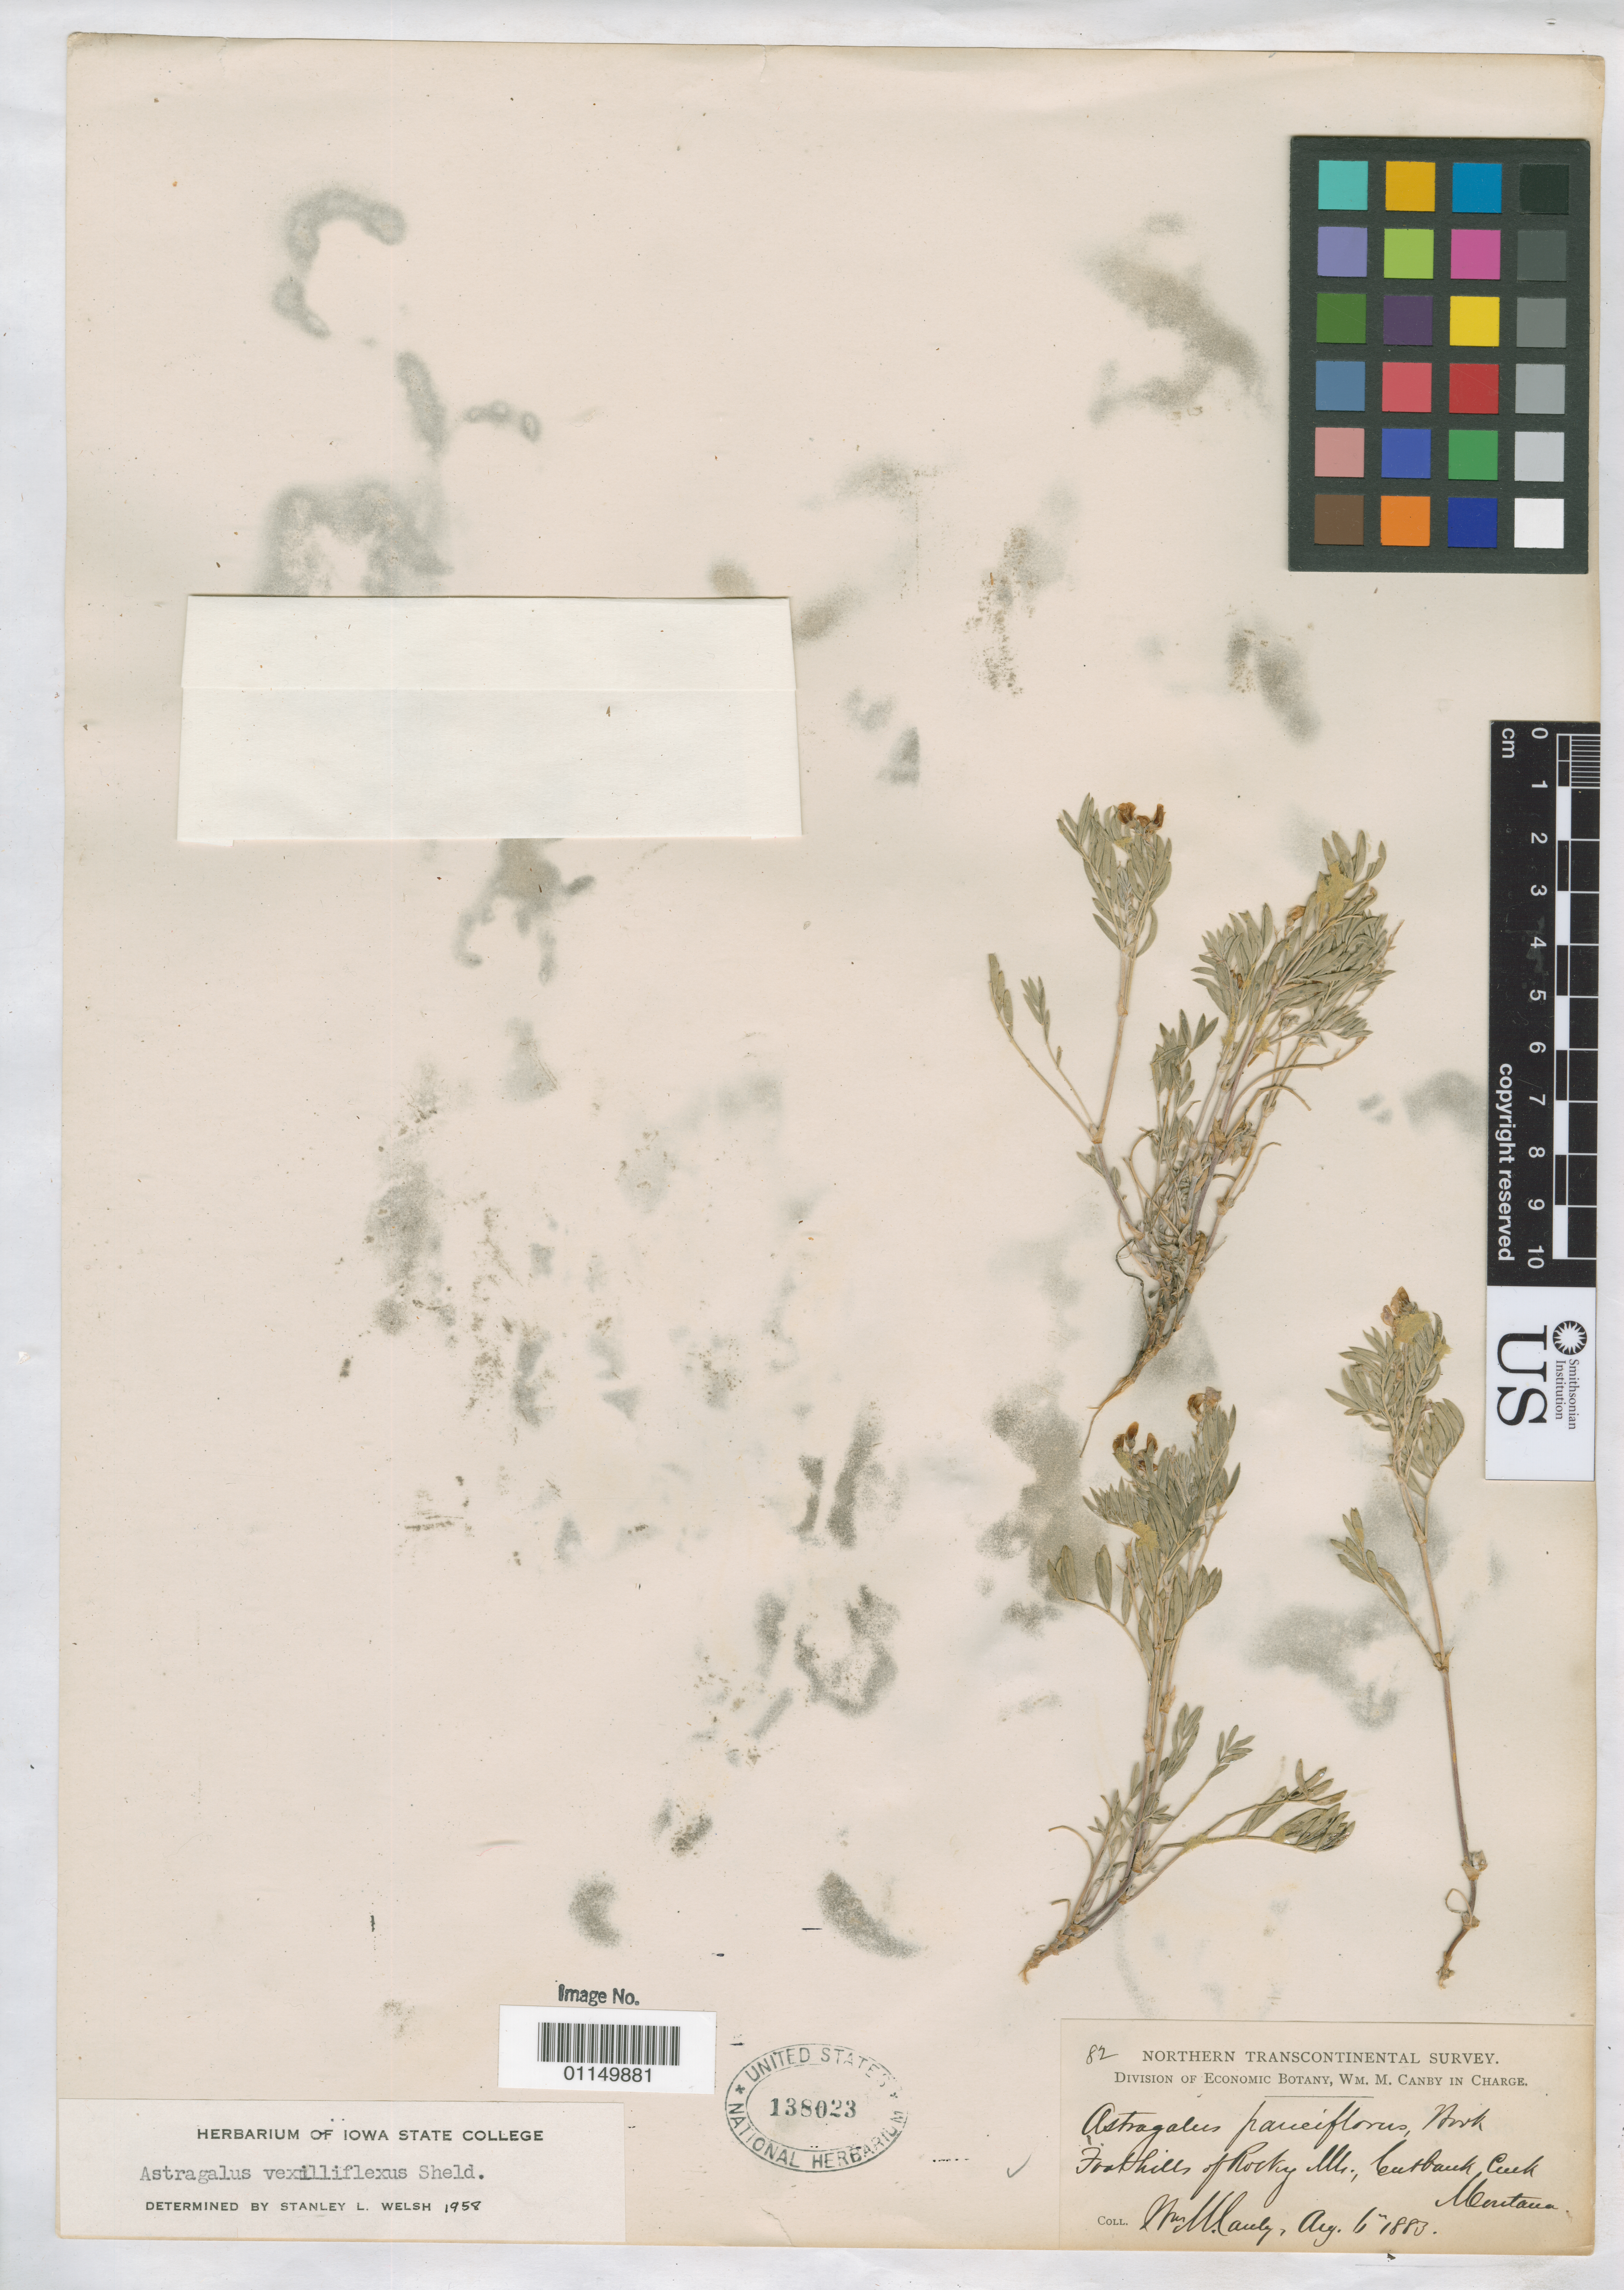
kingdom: Plantae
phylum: Tracheophyta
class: Magnoliopsida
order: Fabales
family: Fabaceae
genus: Astragalus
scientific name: Astragalus vexilliflexus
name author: E. Sheld.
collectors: W. M. Canby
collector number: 82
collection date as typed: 06 Aug 1883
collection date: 1883-08-06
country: United States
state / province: Montana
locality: Foothills of Rocky Mts.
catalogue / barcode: US 138023